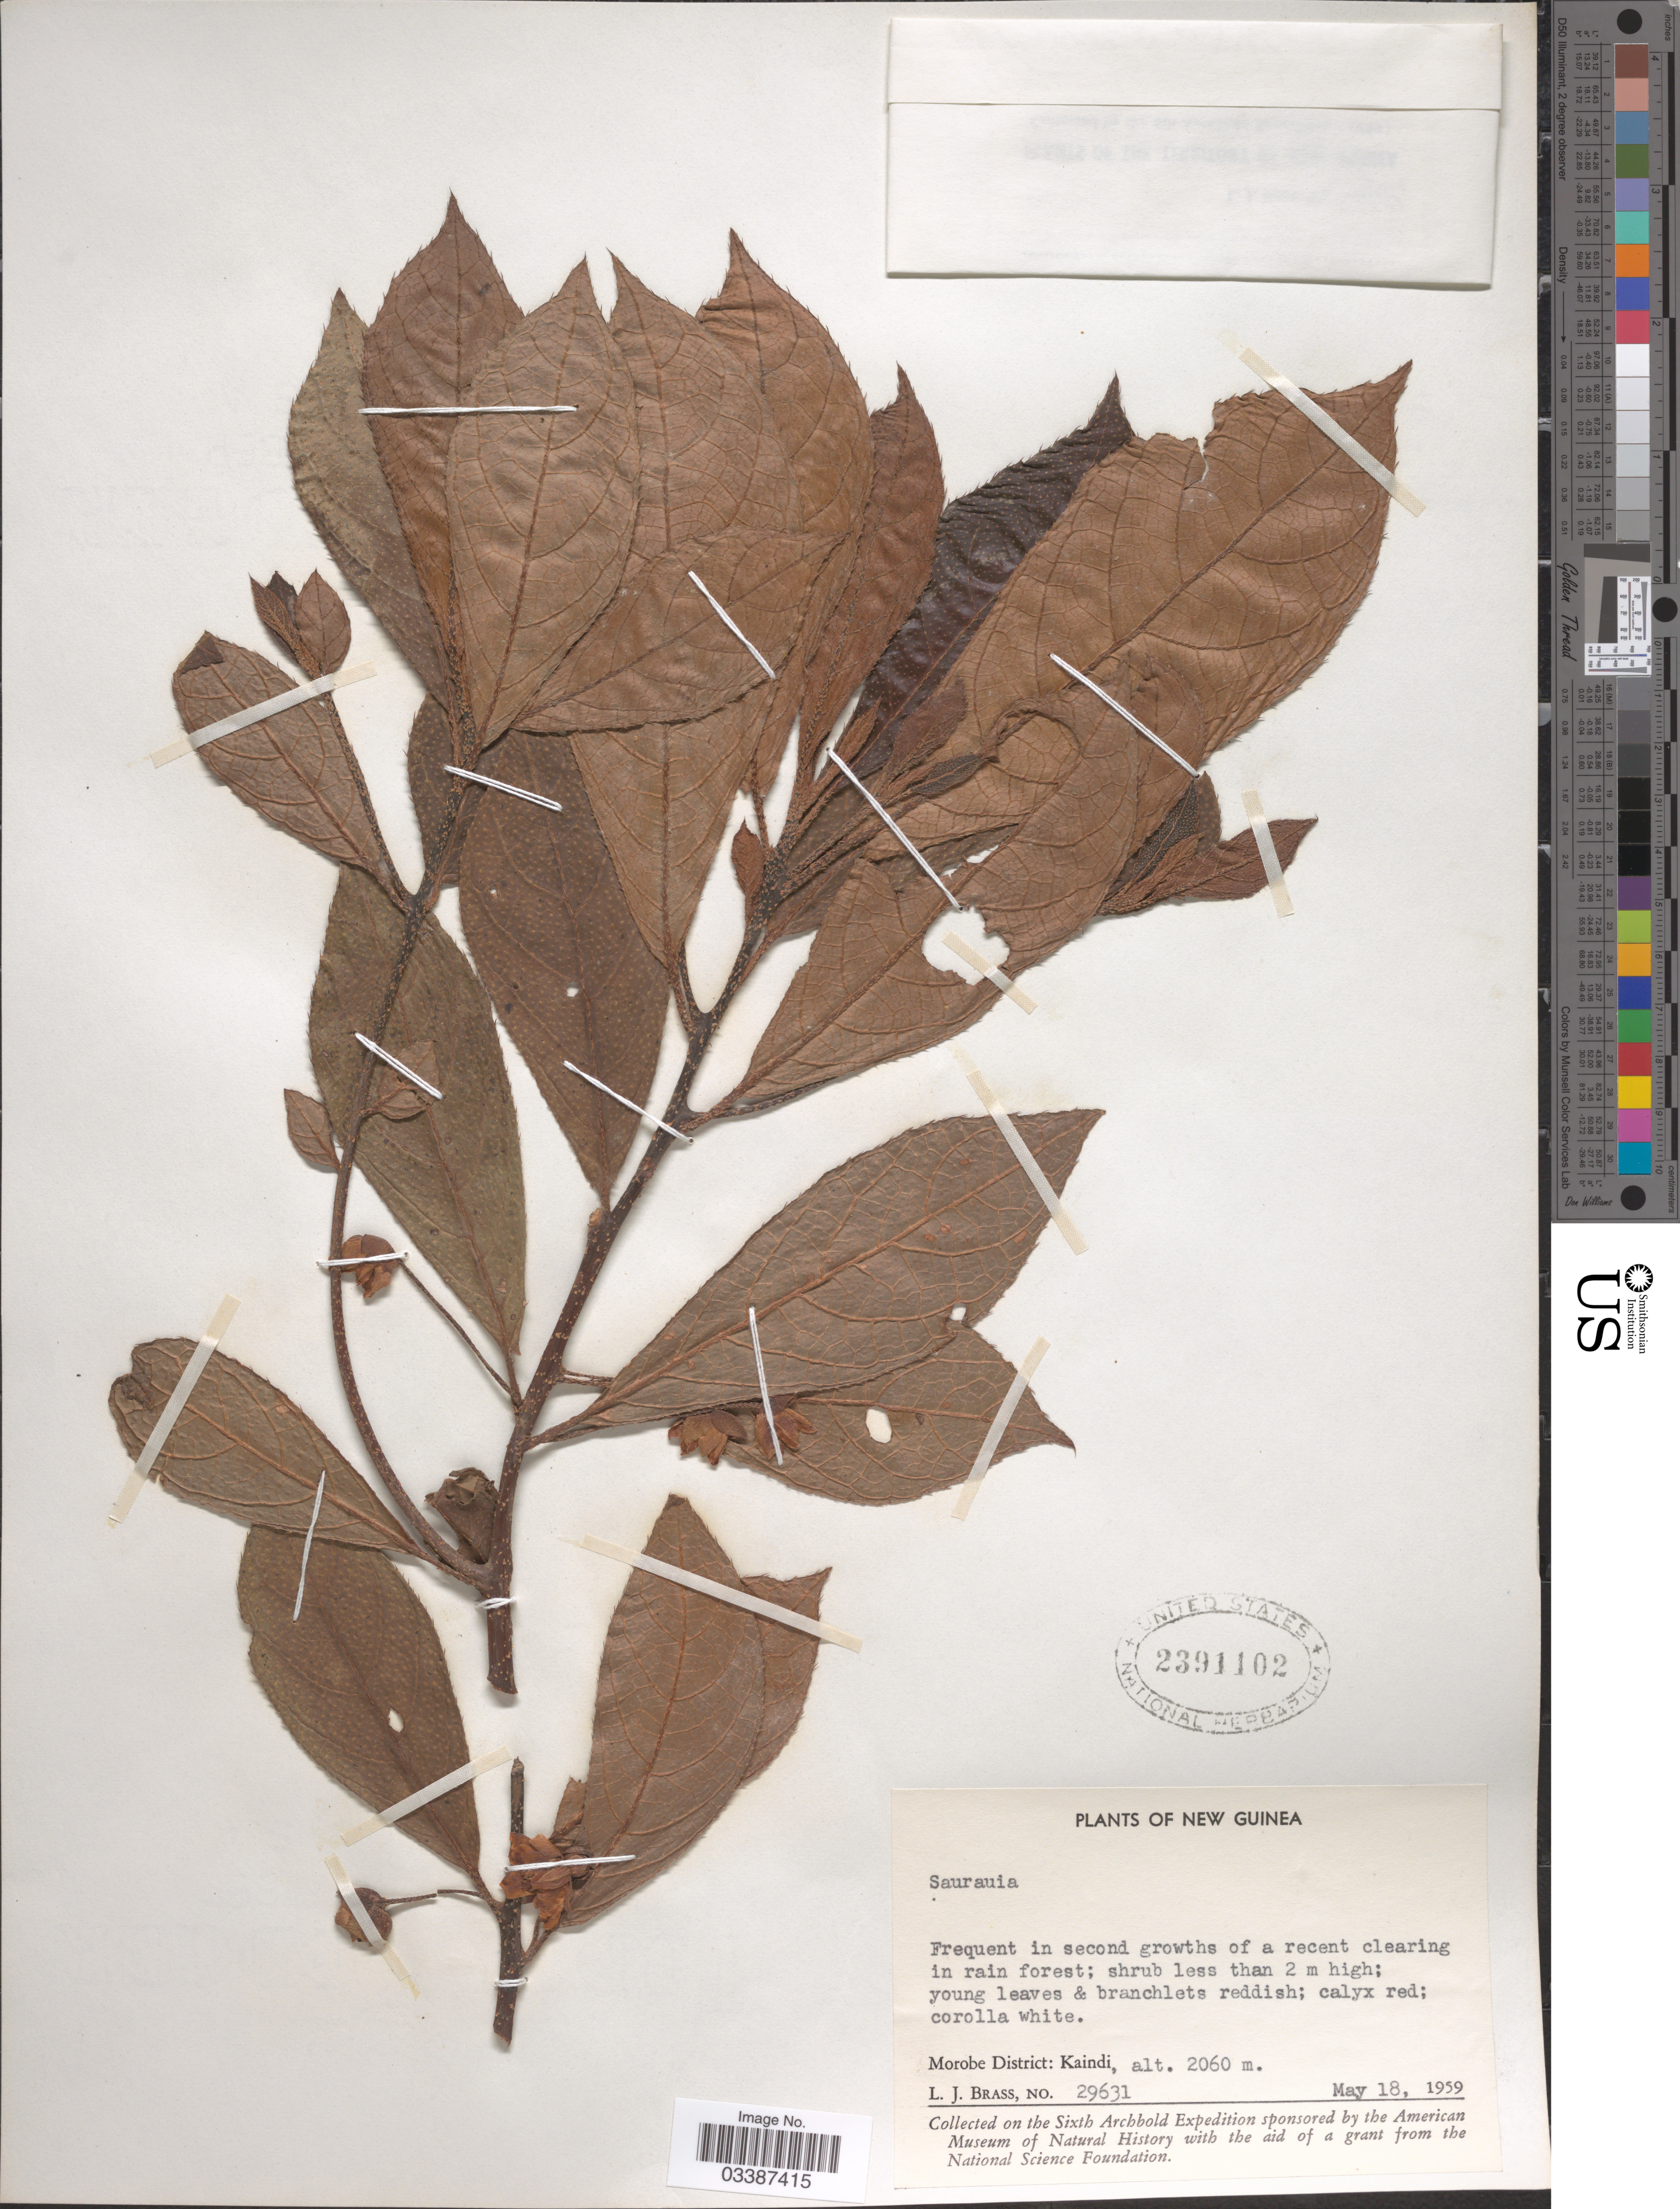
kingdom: Plantae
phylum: Tracheophyta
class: Magnoliopsida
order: Ericales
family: Actinidiaceae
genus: Saurauia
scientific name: Saurauia sp.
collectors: L. J. Brass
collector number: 29631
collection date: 1959-05-18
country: Papua New Guinea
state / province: Morobe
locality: New Guinea. Morobe District: Kaindi.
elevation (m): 2060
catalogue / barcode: US 2391102